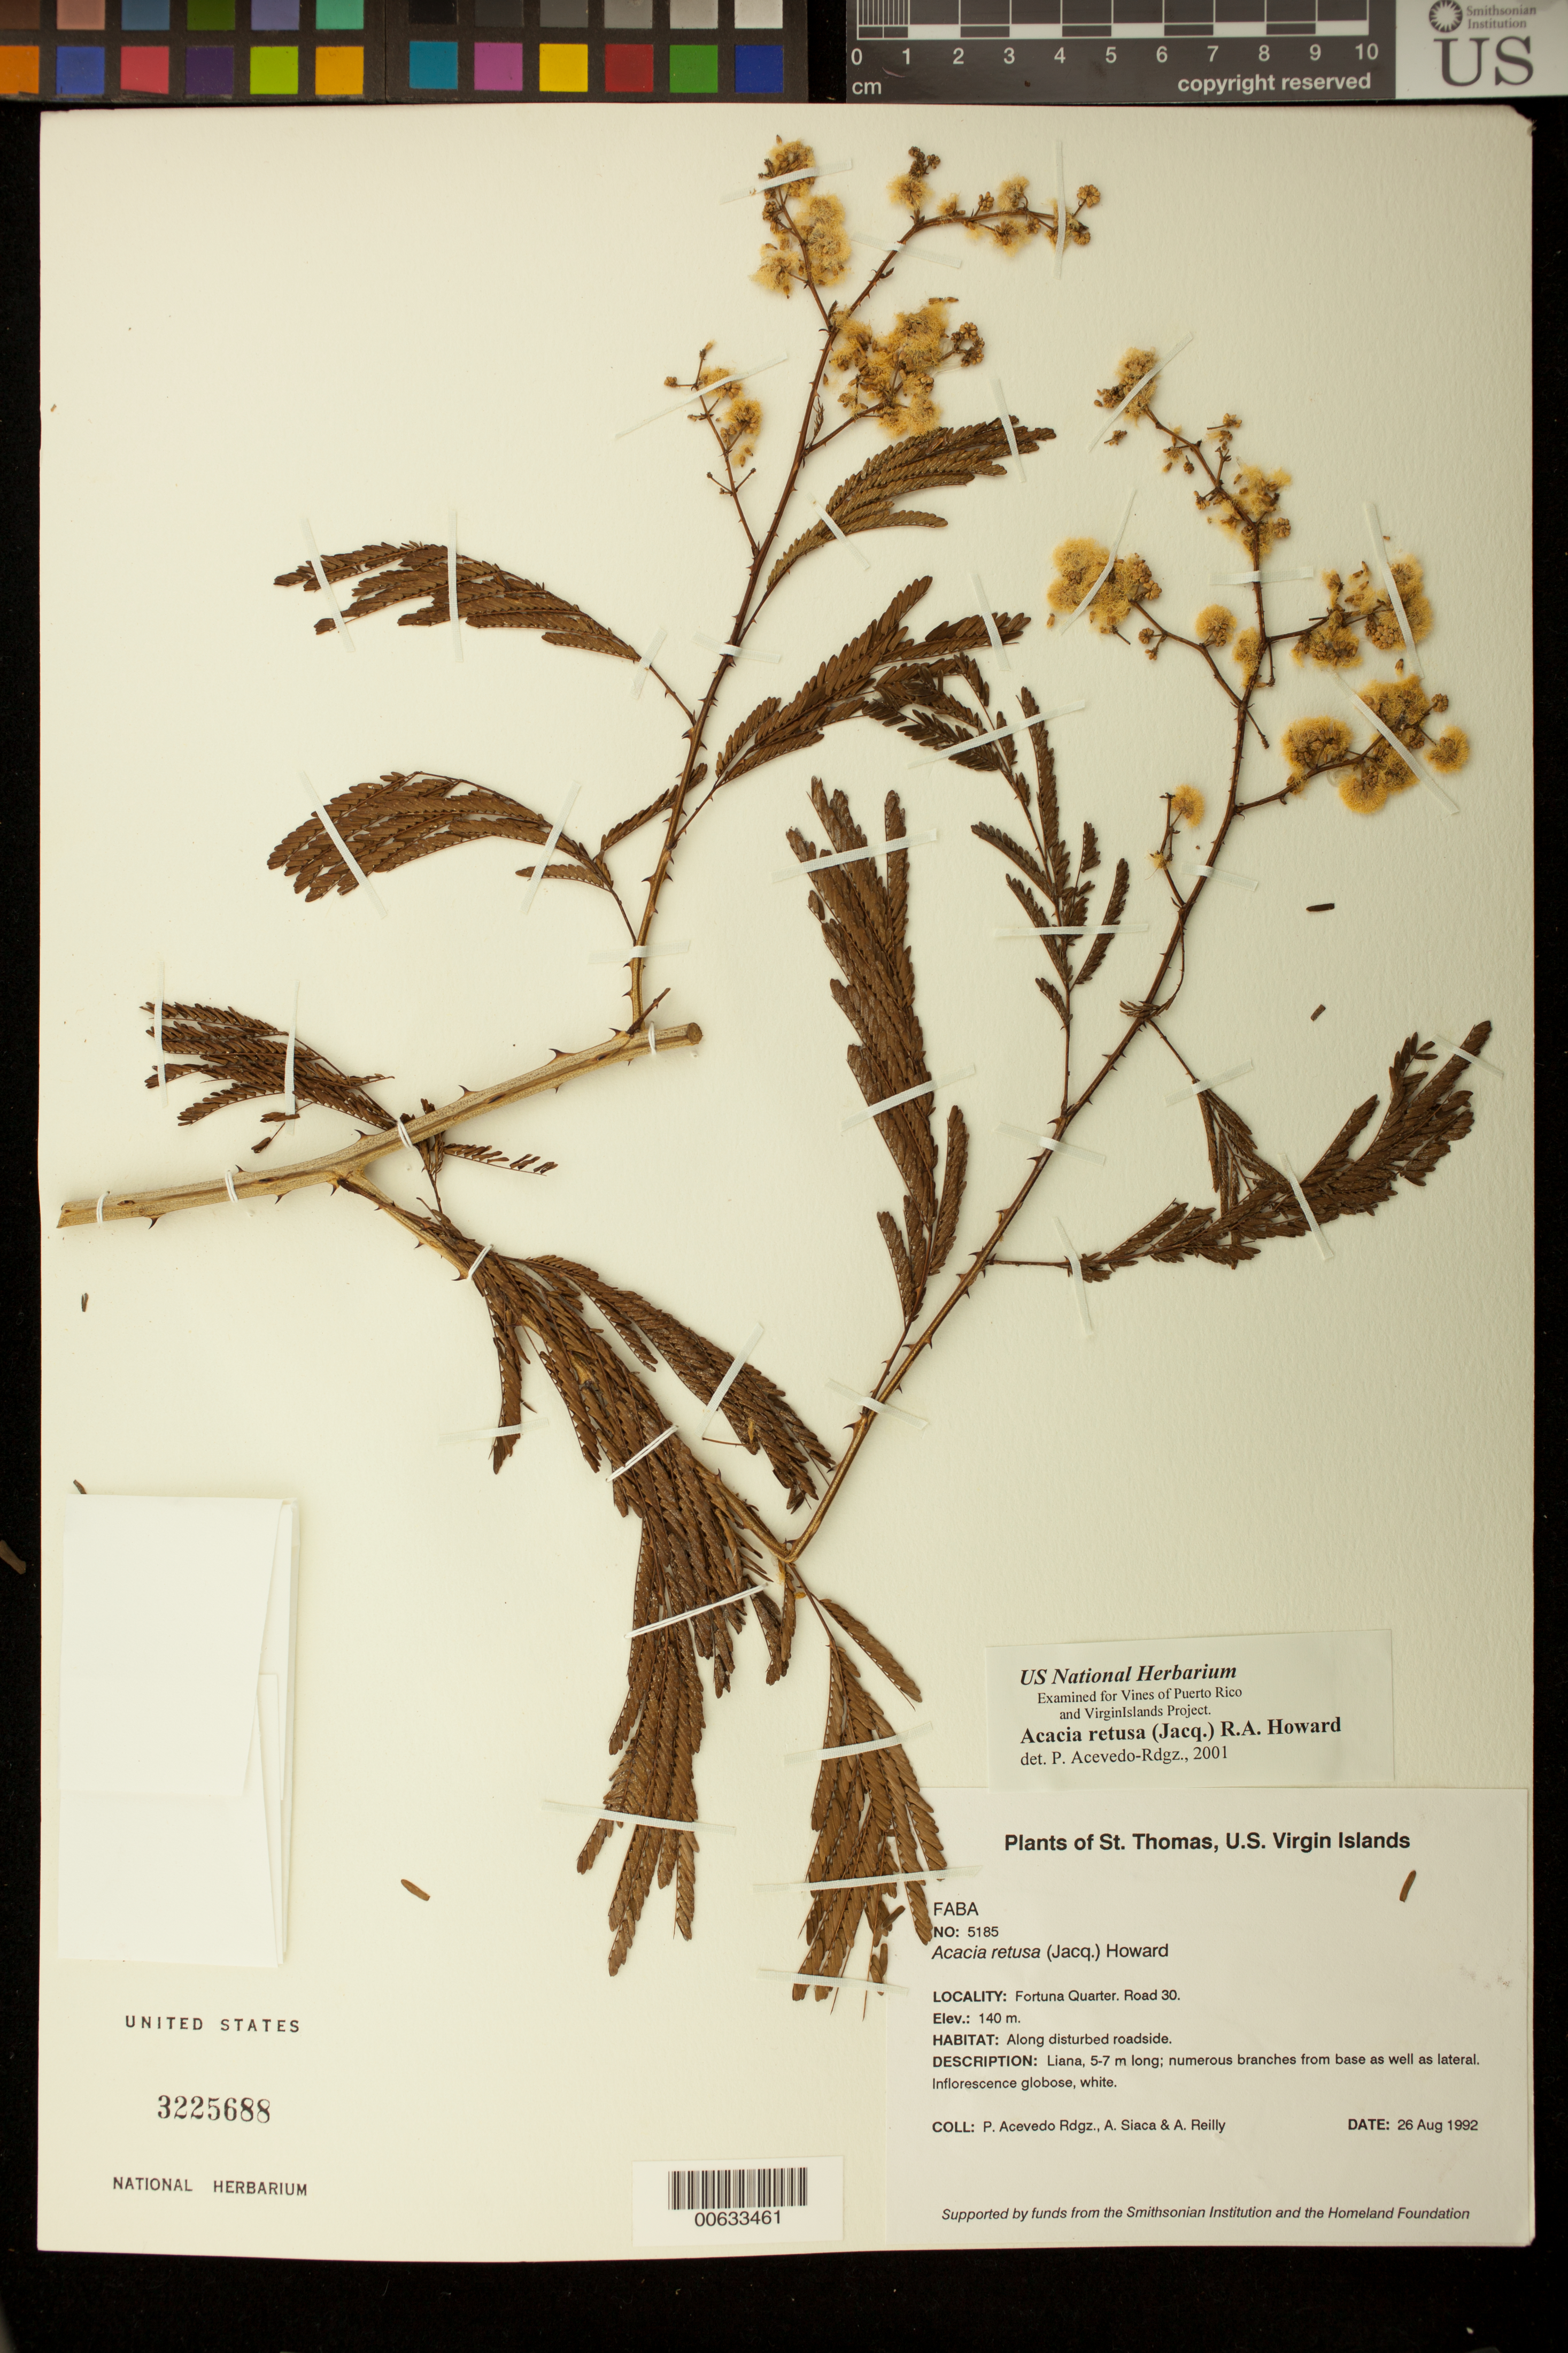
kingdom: Plantae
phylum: Tracheophyta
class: Magnoliopsida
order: Fabales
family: Fabaceae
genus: Senegalia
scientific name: Senegalia riparia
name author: (Kunth) Britton & Rose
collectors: P. Acevedo-Rodr., A. Siaca & A. Reilly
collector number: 5185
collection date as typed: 26 Aug 1992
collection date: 1992-08-26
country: U.S. Virgin Islands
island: St. Thomas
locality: Fortuna Quarter. Road 30.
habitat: Along disturbed roadside.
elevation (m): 140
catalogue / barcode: US 3225688